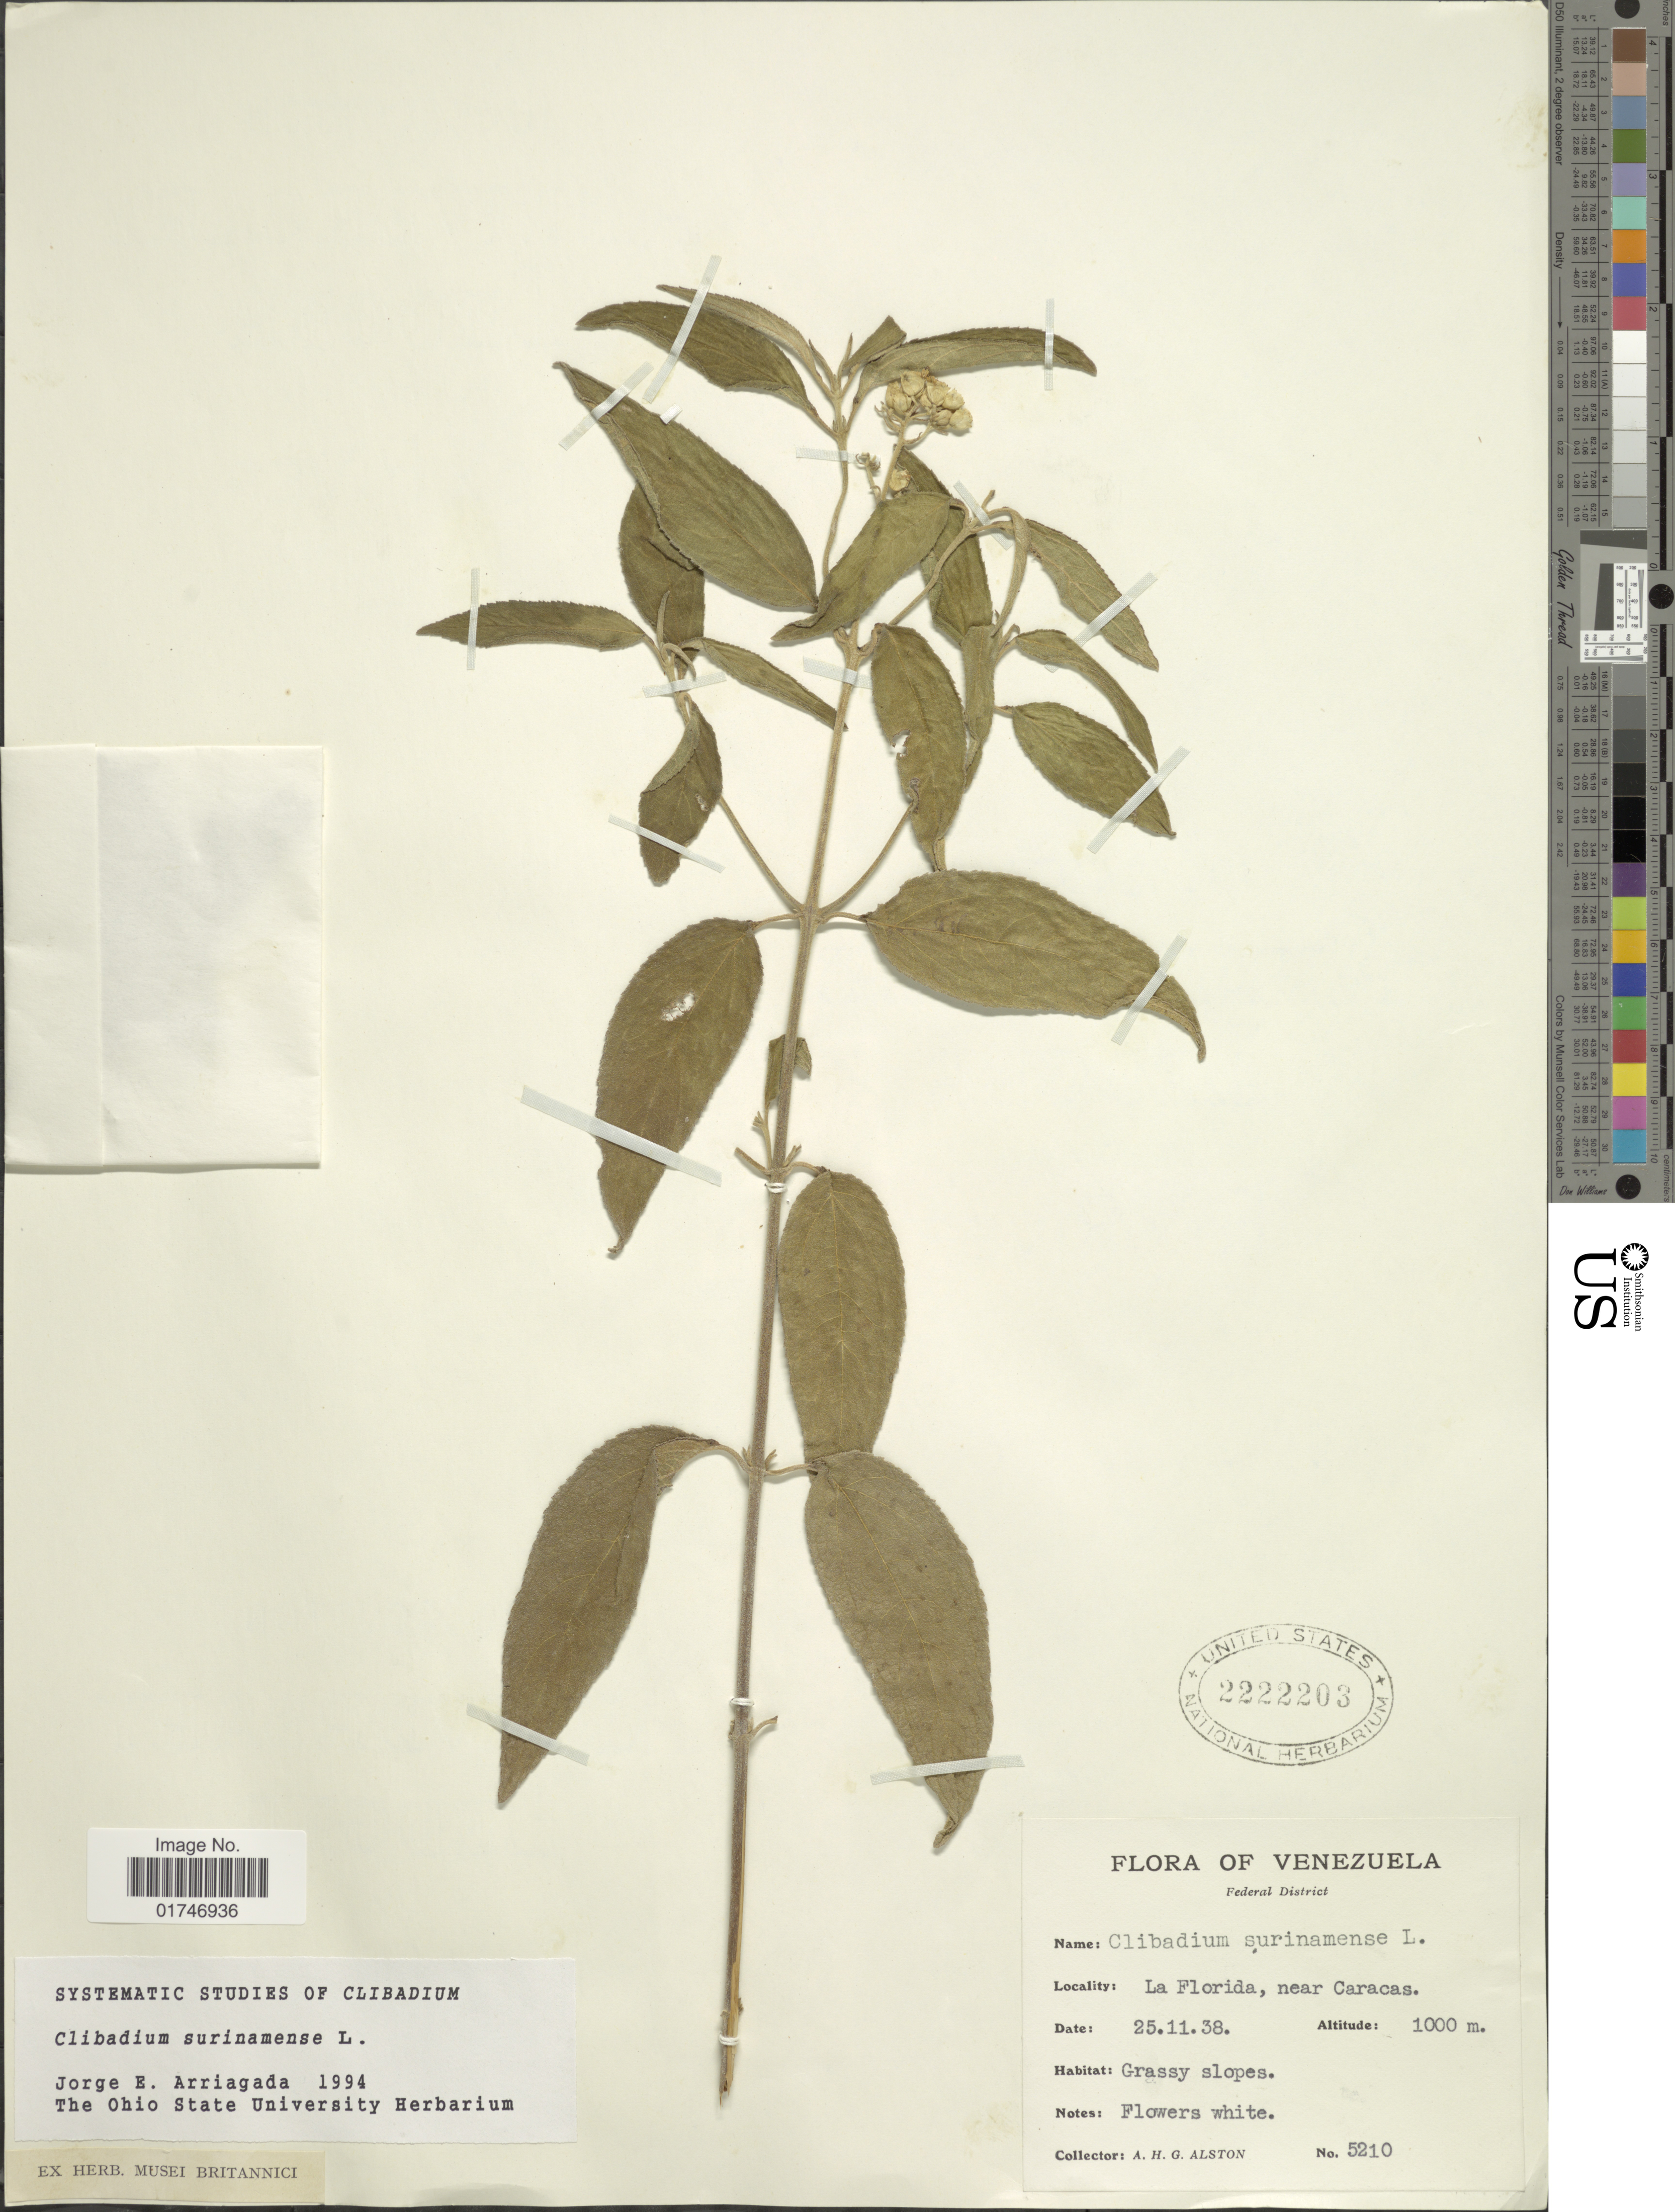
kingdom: Plantae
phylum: Tracheophyta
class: Magnoliopsida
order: Asterales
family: Asteraceae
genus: Clibadium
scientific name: Clibadium surinamense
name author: L.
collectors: A. H. Alston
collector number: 5210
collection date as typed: Transcribed d/m/y: 25/11/38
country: Venezuela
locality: Federal District. La Florida, near Caracas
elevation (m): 1000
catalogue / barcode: US 2222203